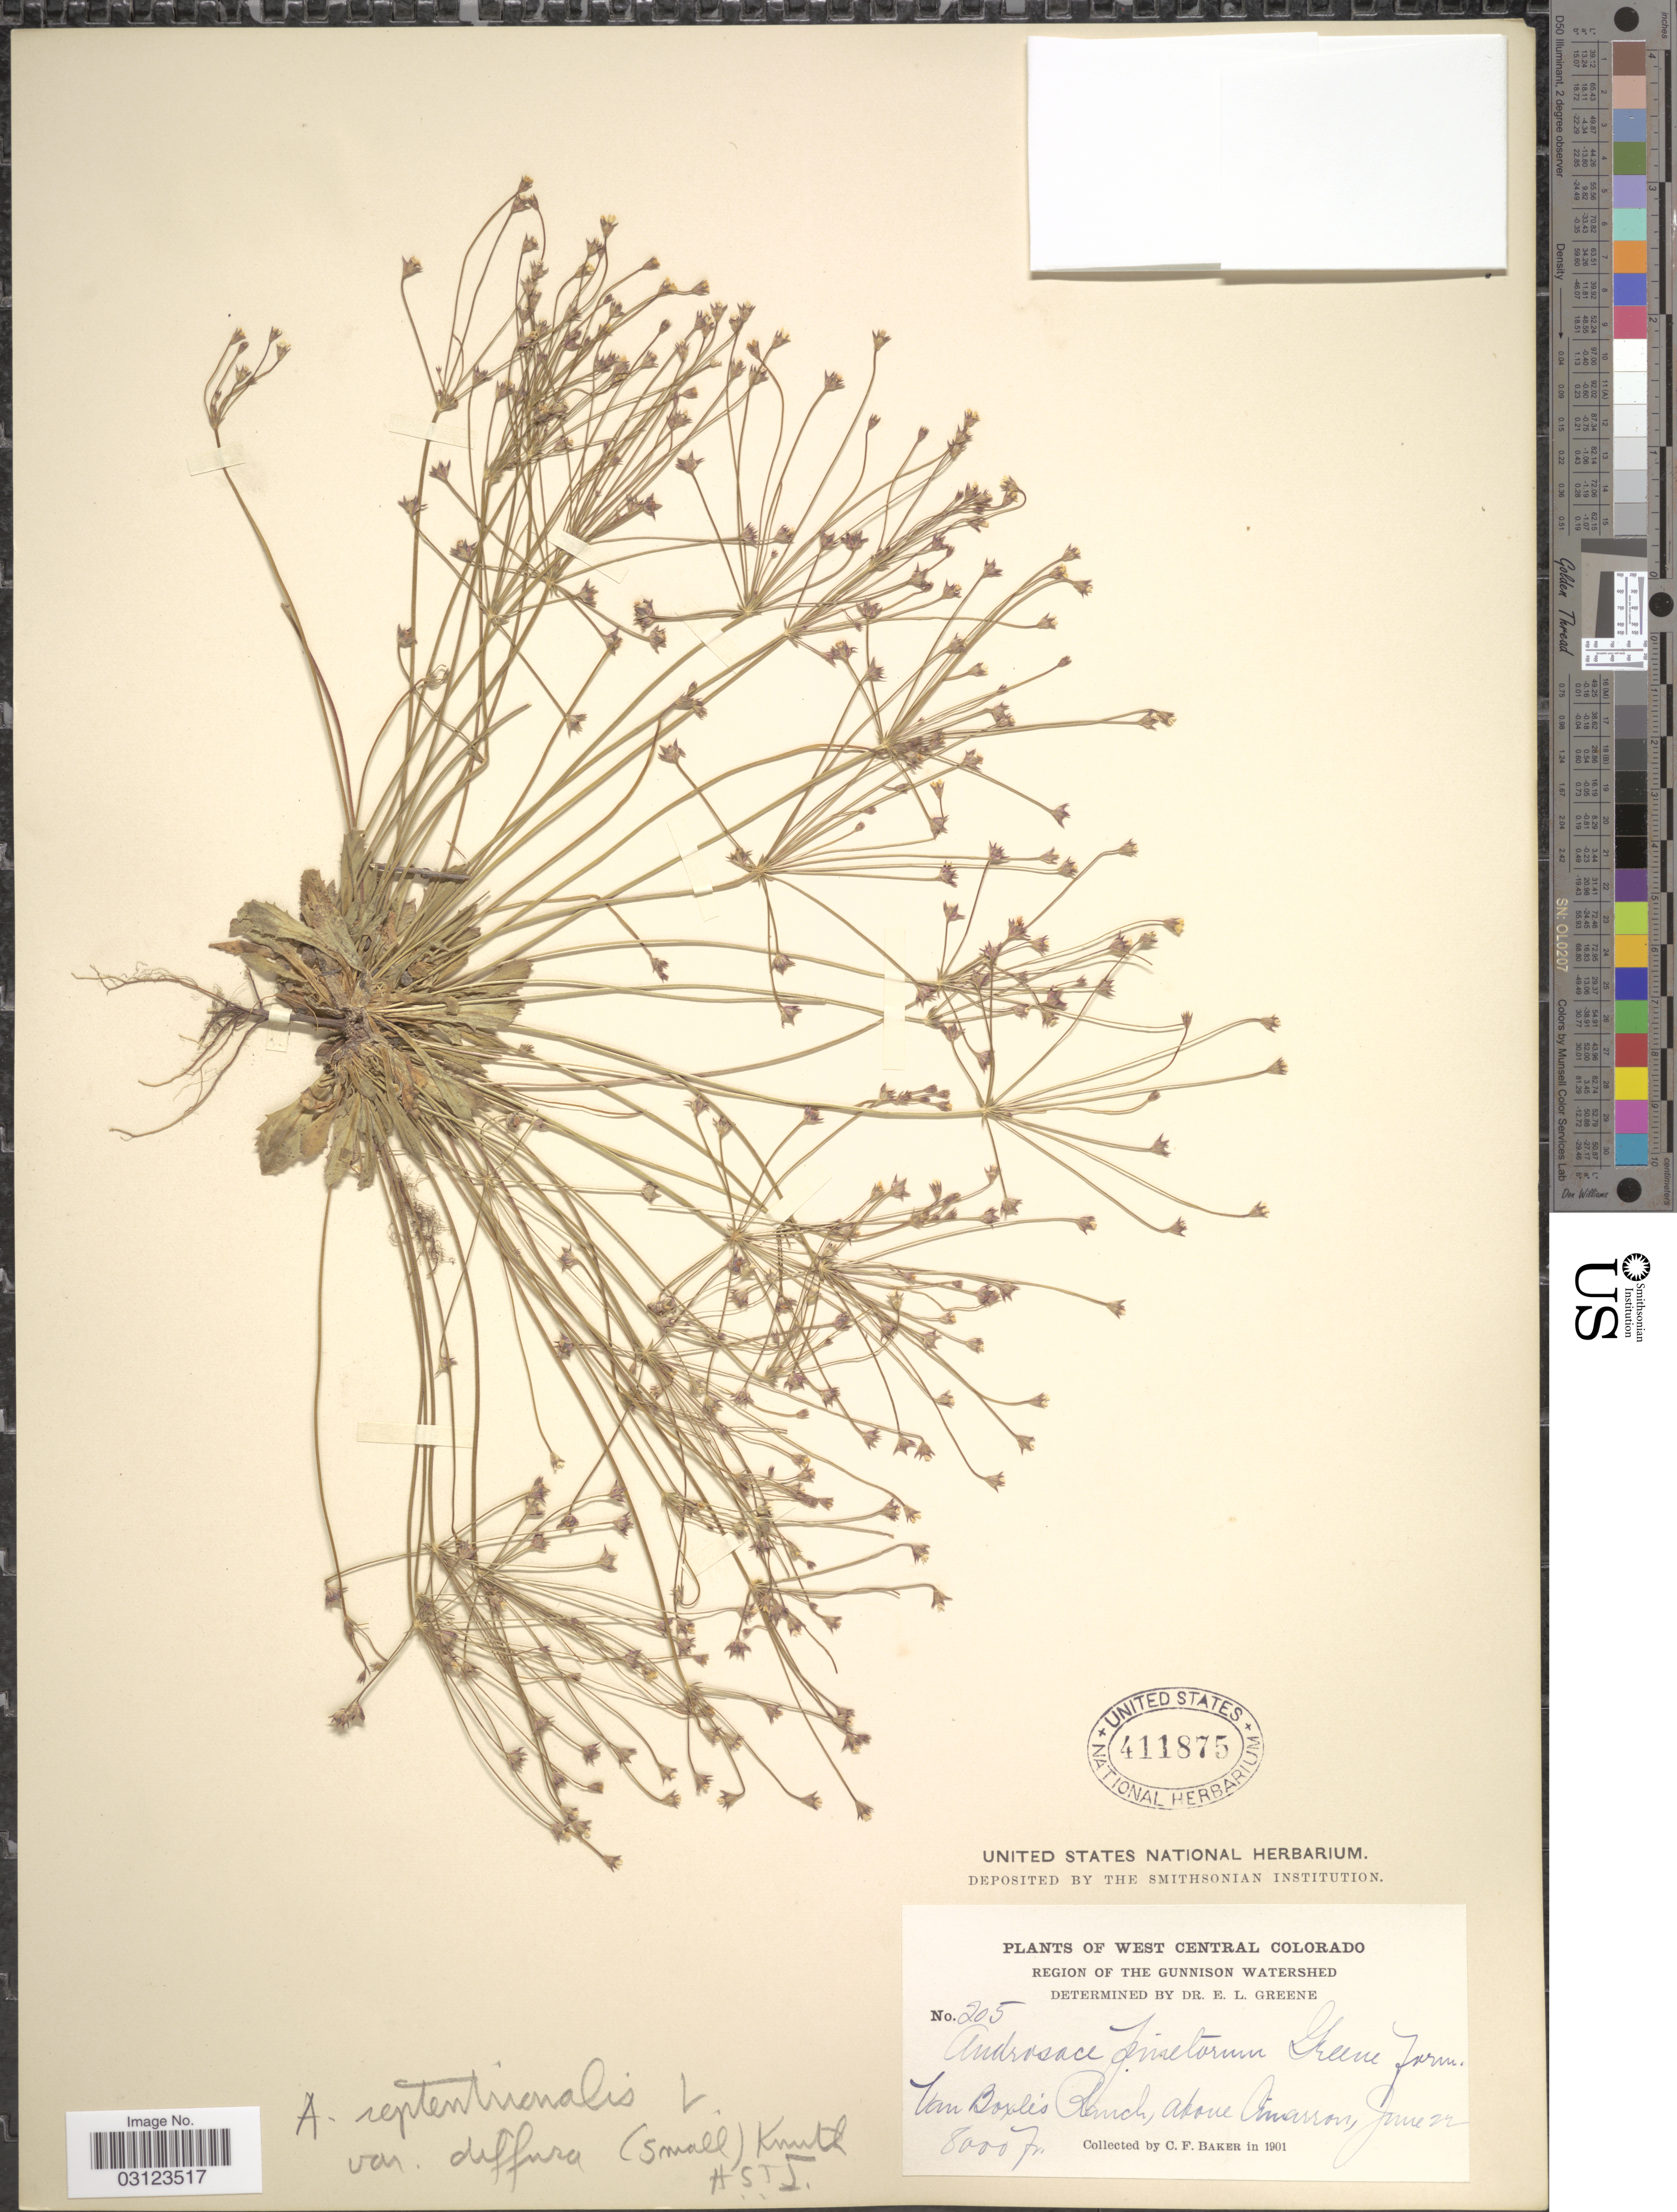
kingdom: Plantae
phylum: Tracheophyta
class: Magnoliopsida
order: Ericales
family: Primulaceae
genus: Androsace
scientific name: Androsace septentrionalis var. puberulenta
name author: (Rydb.) R. Knuth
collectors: C. F. Baker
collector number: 205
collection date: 1901-06-22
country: United States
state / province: Colorado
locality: West Centrail Colorado. Region of the Gunnison Watershed. VanBoxle's Ranch, above Amarron.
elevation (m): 2438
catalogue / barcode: US 411875